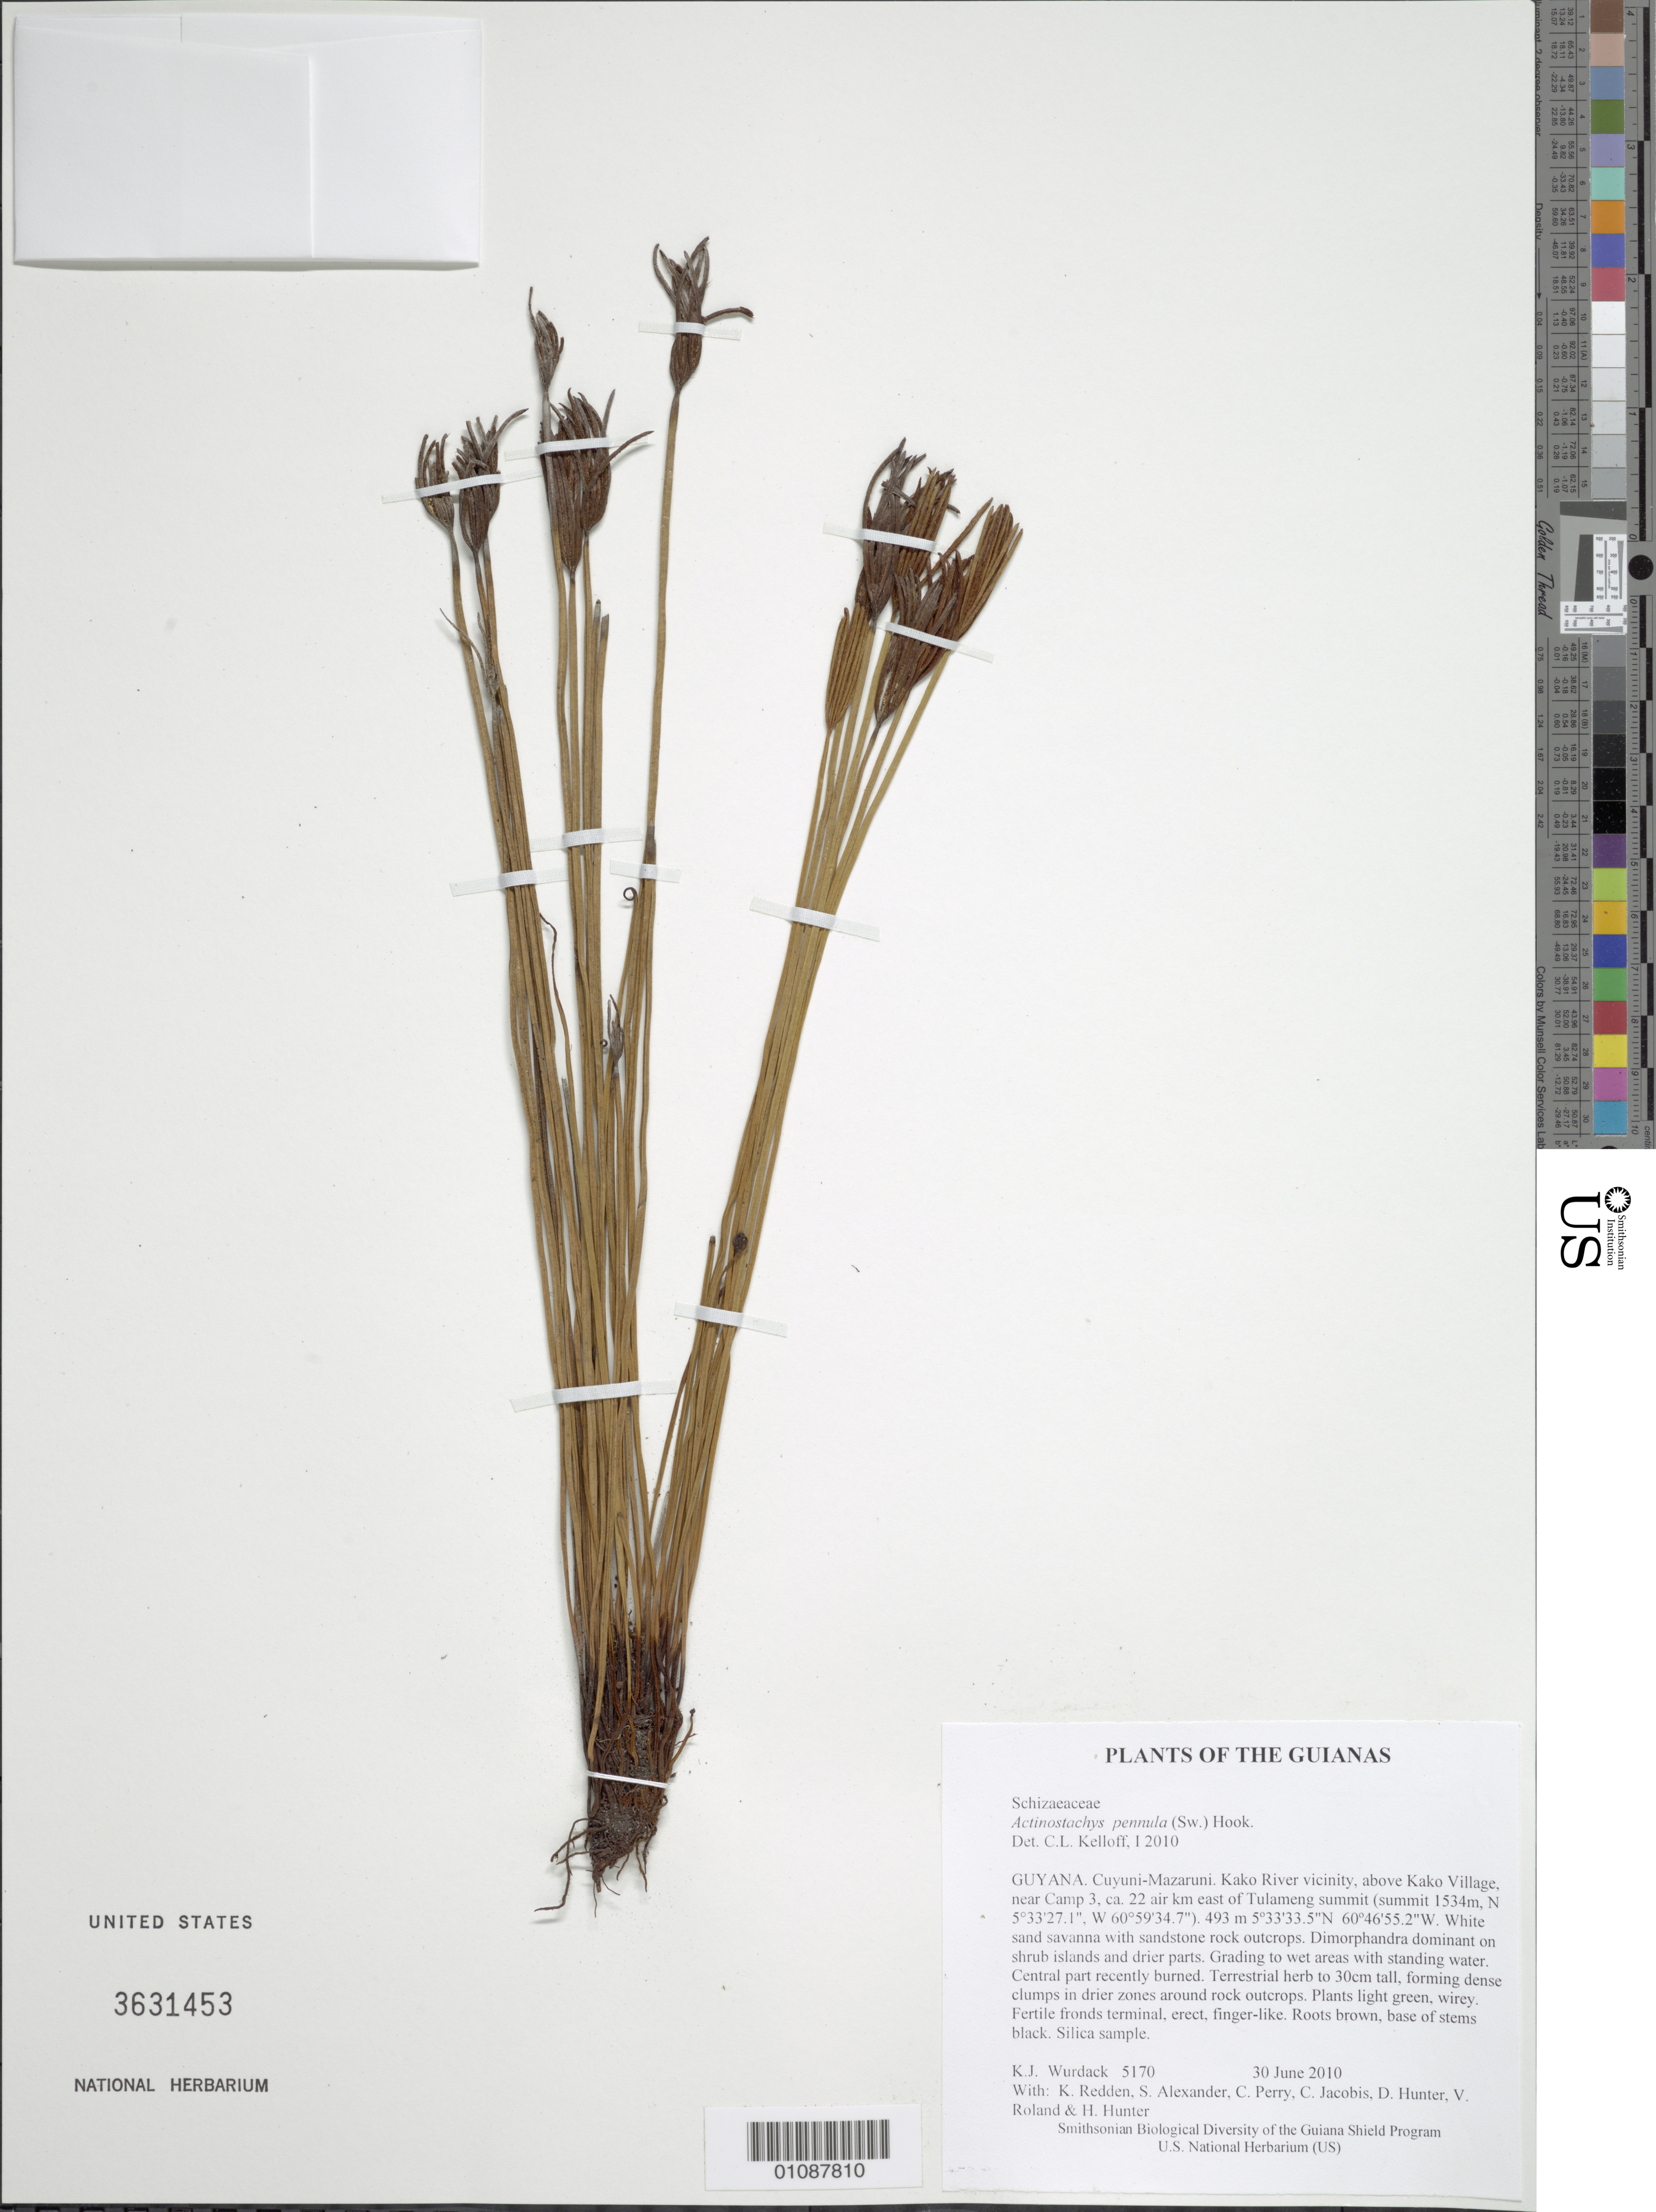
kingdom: Plantae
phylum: Tracheophyta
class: Polypodiopsida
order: Schizaeales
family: Schizaeaceae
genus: Actinostachys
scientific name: Actinostachys pennula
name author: (Sw.) Hook.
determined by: Kelloff, Carol L., (US), Smithsonian Institution - National Museum of Natural History (UNITED STATES)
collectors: K. Wurdack, K. M. Redden, S. N. Alexander, C. Perry, C. Jacobis, D. Hunter, V. Roland & H. Hunter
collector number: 5170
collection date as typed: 30 June 2010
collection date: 2010-06-30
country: Guyana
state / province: Cuyuni-Mazaruni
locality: Kako River vicinity, above Kako Village, near Camp 3, ca. 22 air km east of Tulameng summit (summit 1534m, N 5°33'27.1", W 60°59'34.7")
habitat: White sand savanna with sandstone rock outcrops. Dimorphandra dominant on shrub islands and drier parts. Grading to wet areas with standing water. Central part recently burned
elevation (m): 493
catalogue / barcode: US 3631453